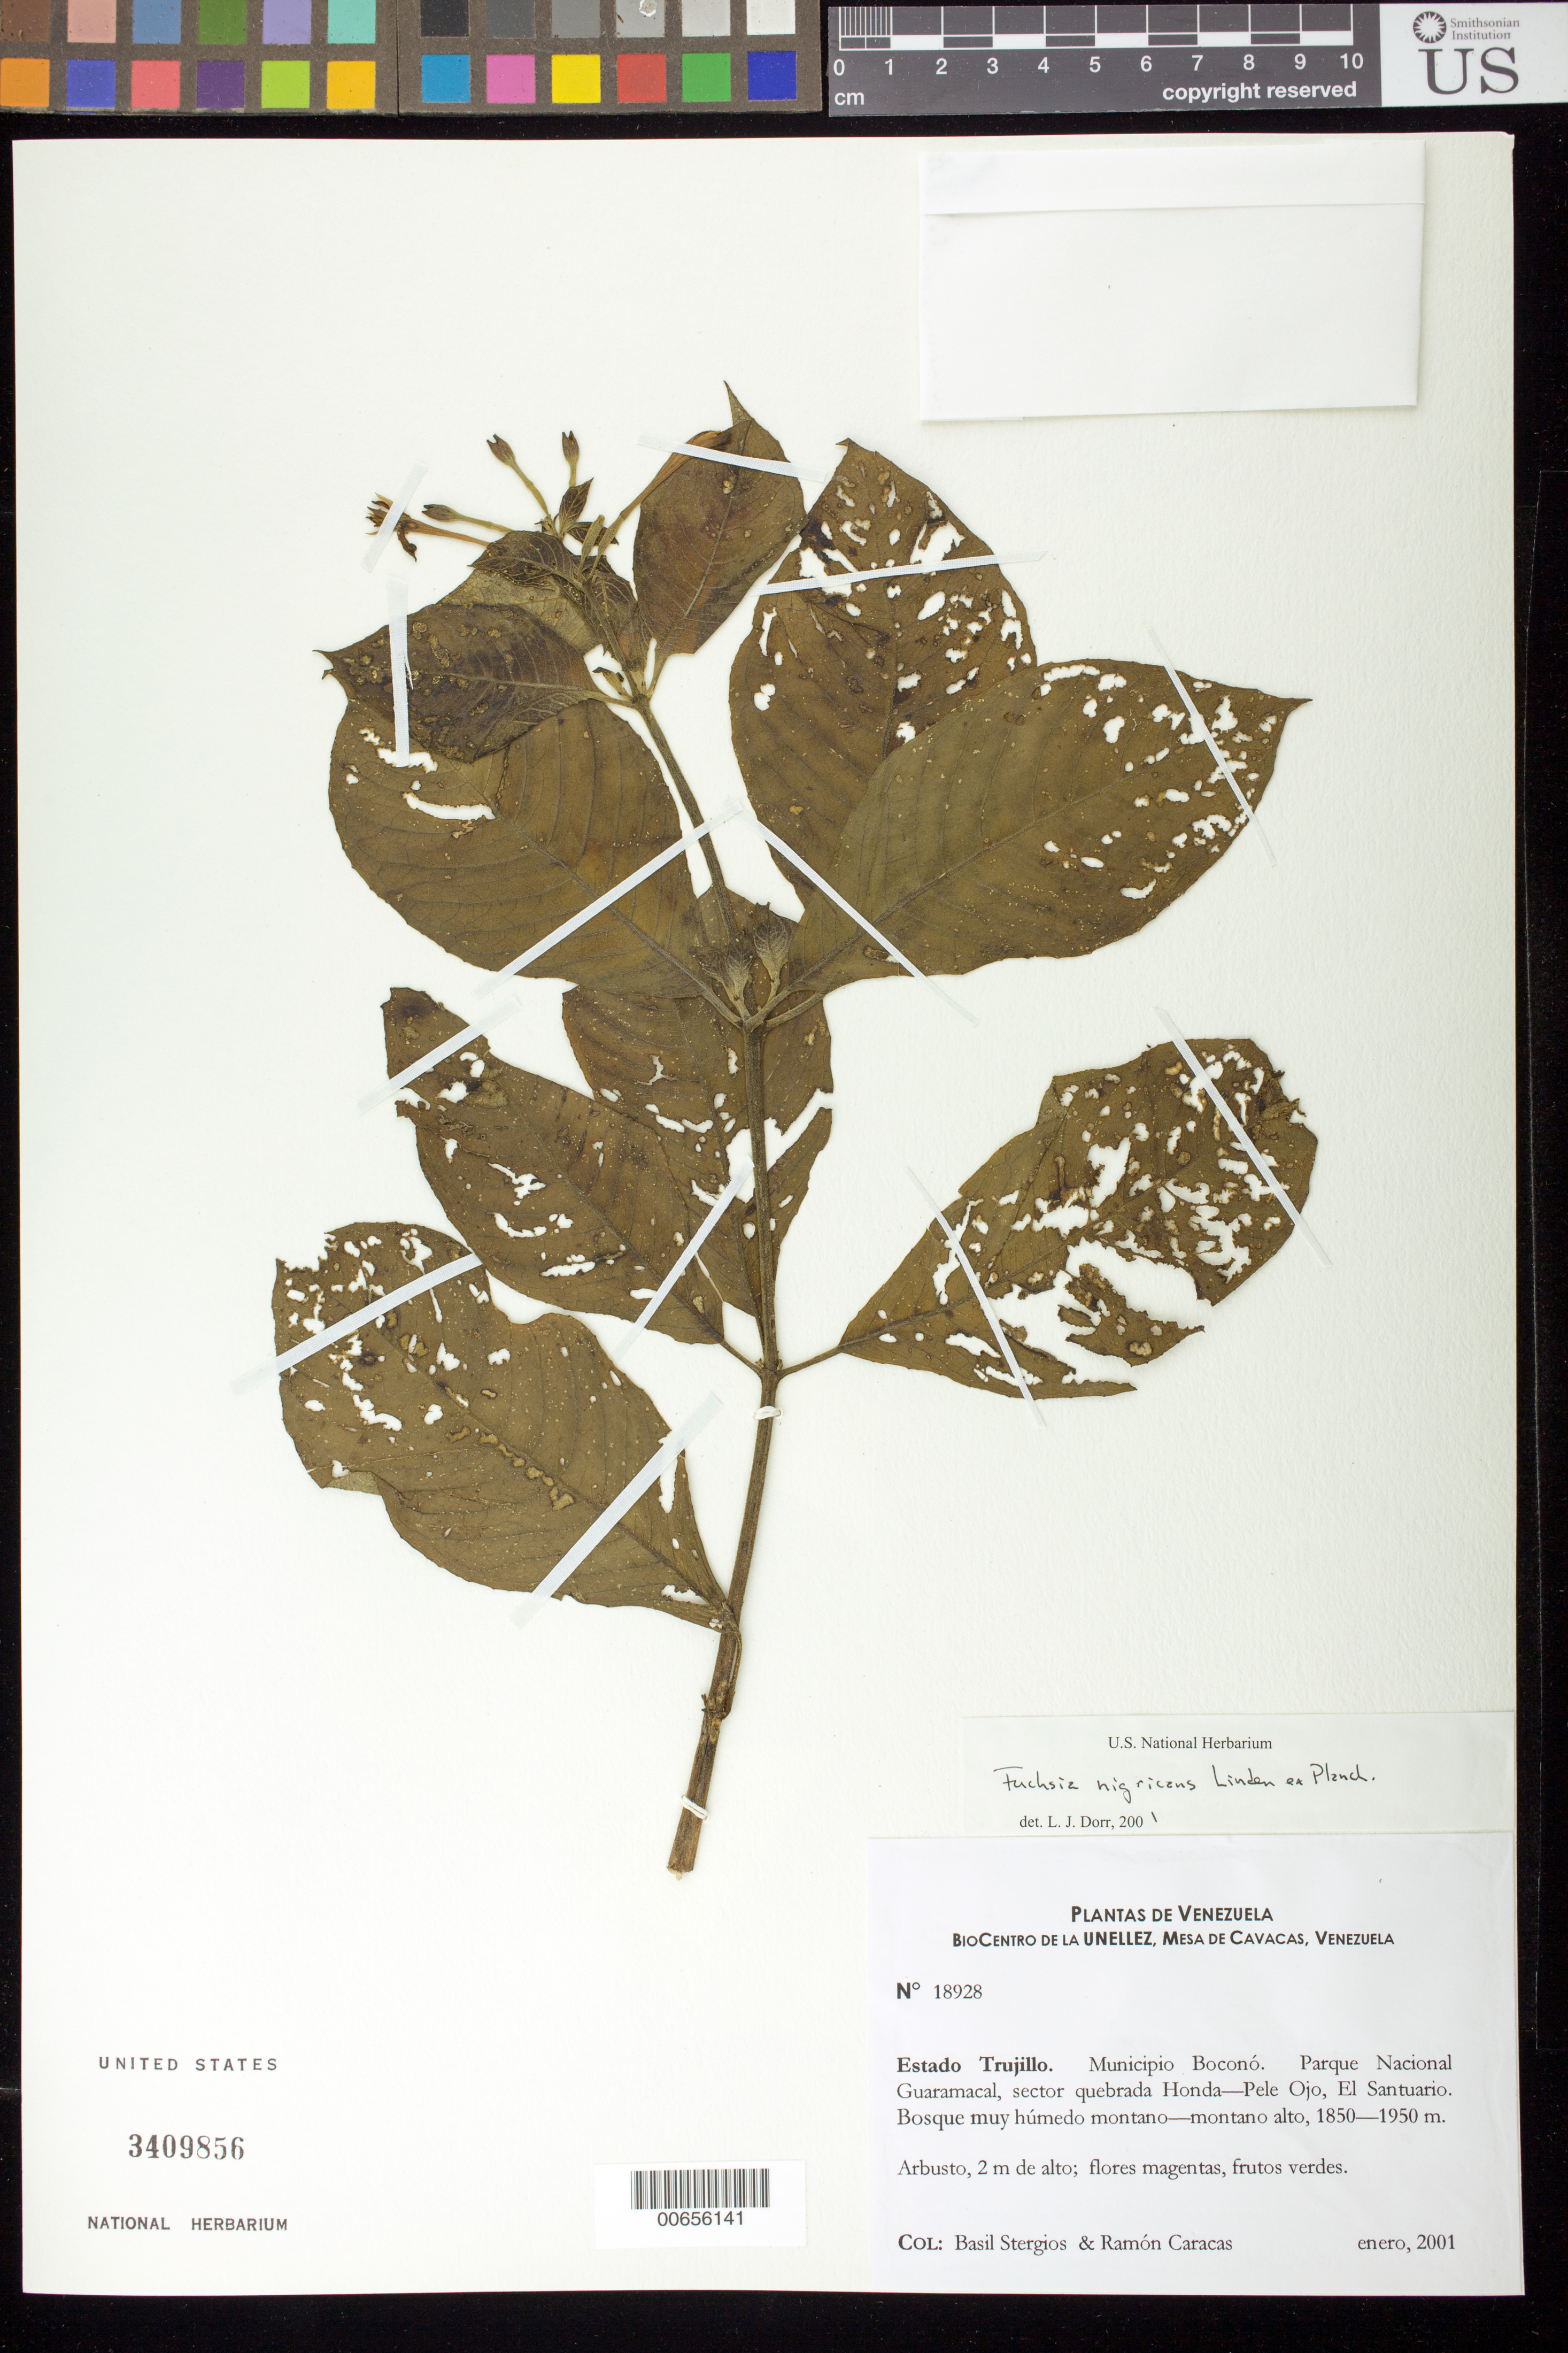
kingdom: Plantae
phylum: Tracheophyta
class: Magnoliopsida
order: Myrtales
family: Onagraceae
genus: Fuchsia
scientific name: Fuchsia nigricans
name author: Linden ex Planch.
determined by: Dorr, L. J., (BOT), Smithsonian Institution - National Museum of Natural History (UNITED STATES)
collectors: B. G. Stergios & R. Caracas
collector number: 18928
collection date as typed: Jan 2001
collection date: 2001-01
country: Venezuela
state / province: Trujillo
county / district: Boconó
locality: Parque Nacional Guaramacal, sector quebrada Honda-Pele Ojo, El Santuario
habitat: Bosque muy húmedo montano-montano alto.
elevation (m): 1850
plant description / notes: PORT, US, VEN, Z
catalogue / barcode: US 3409856